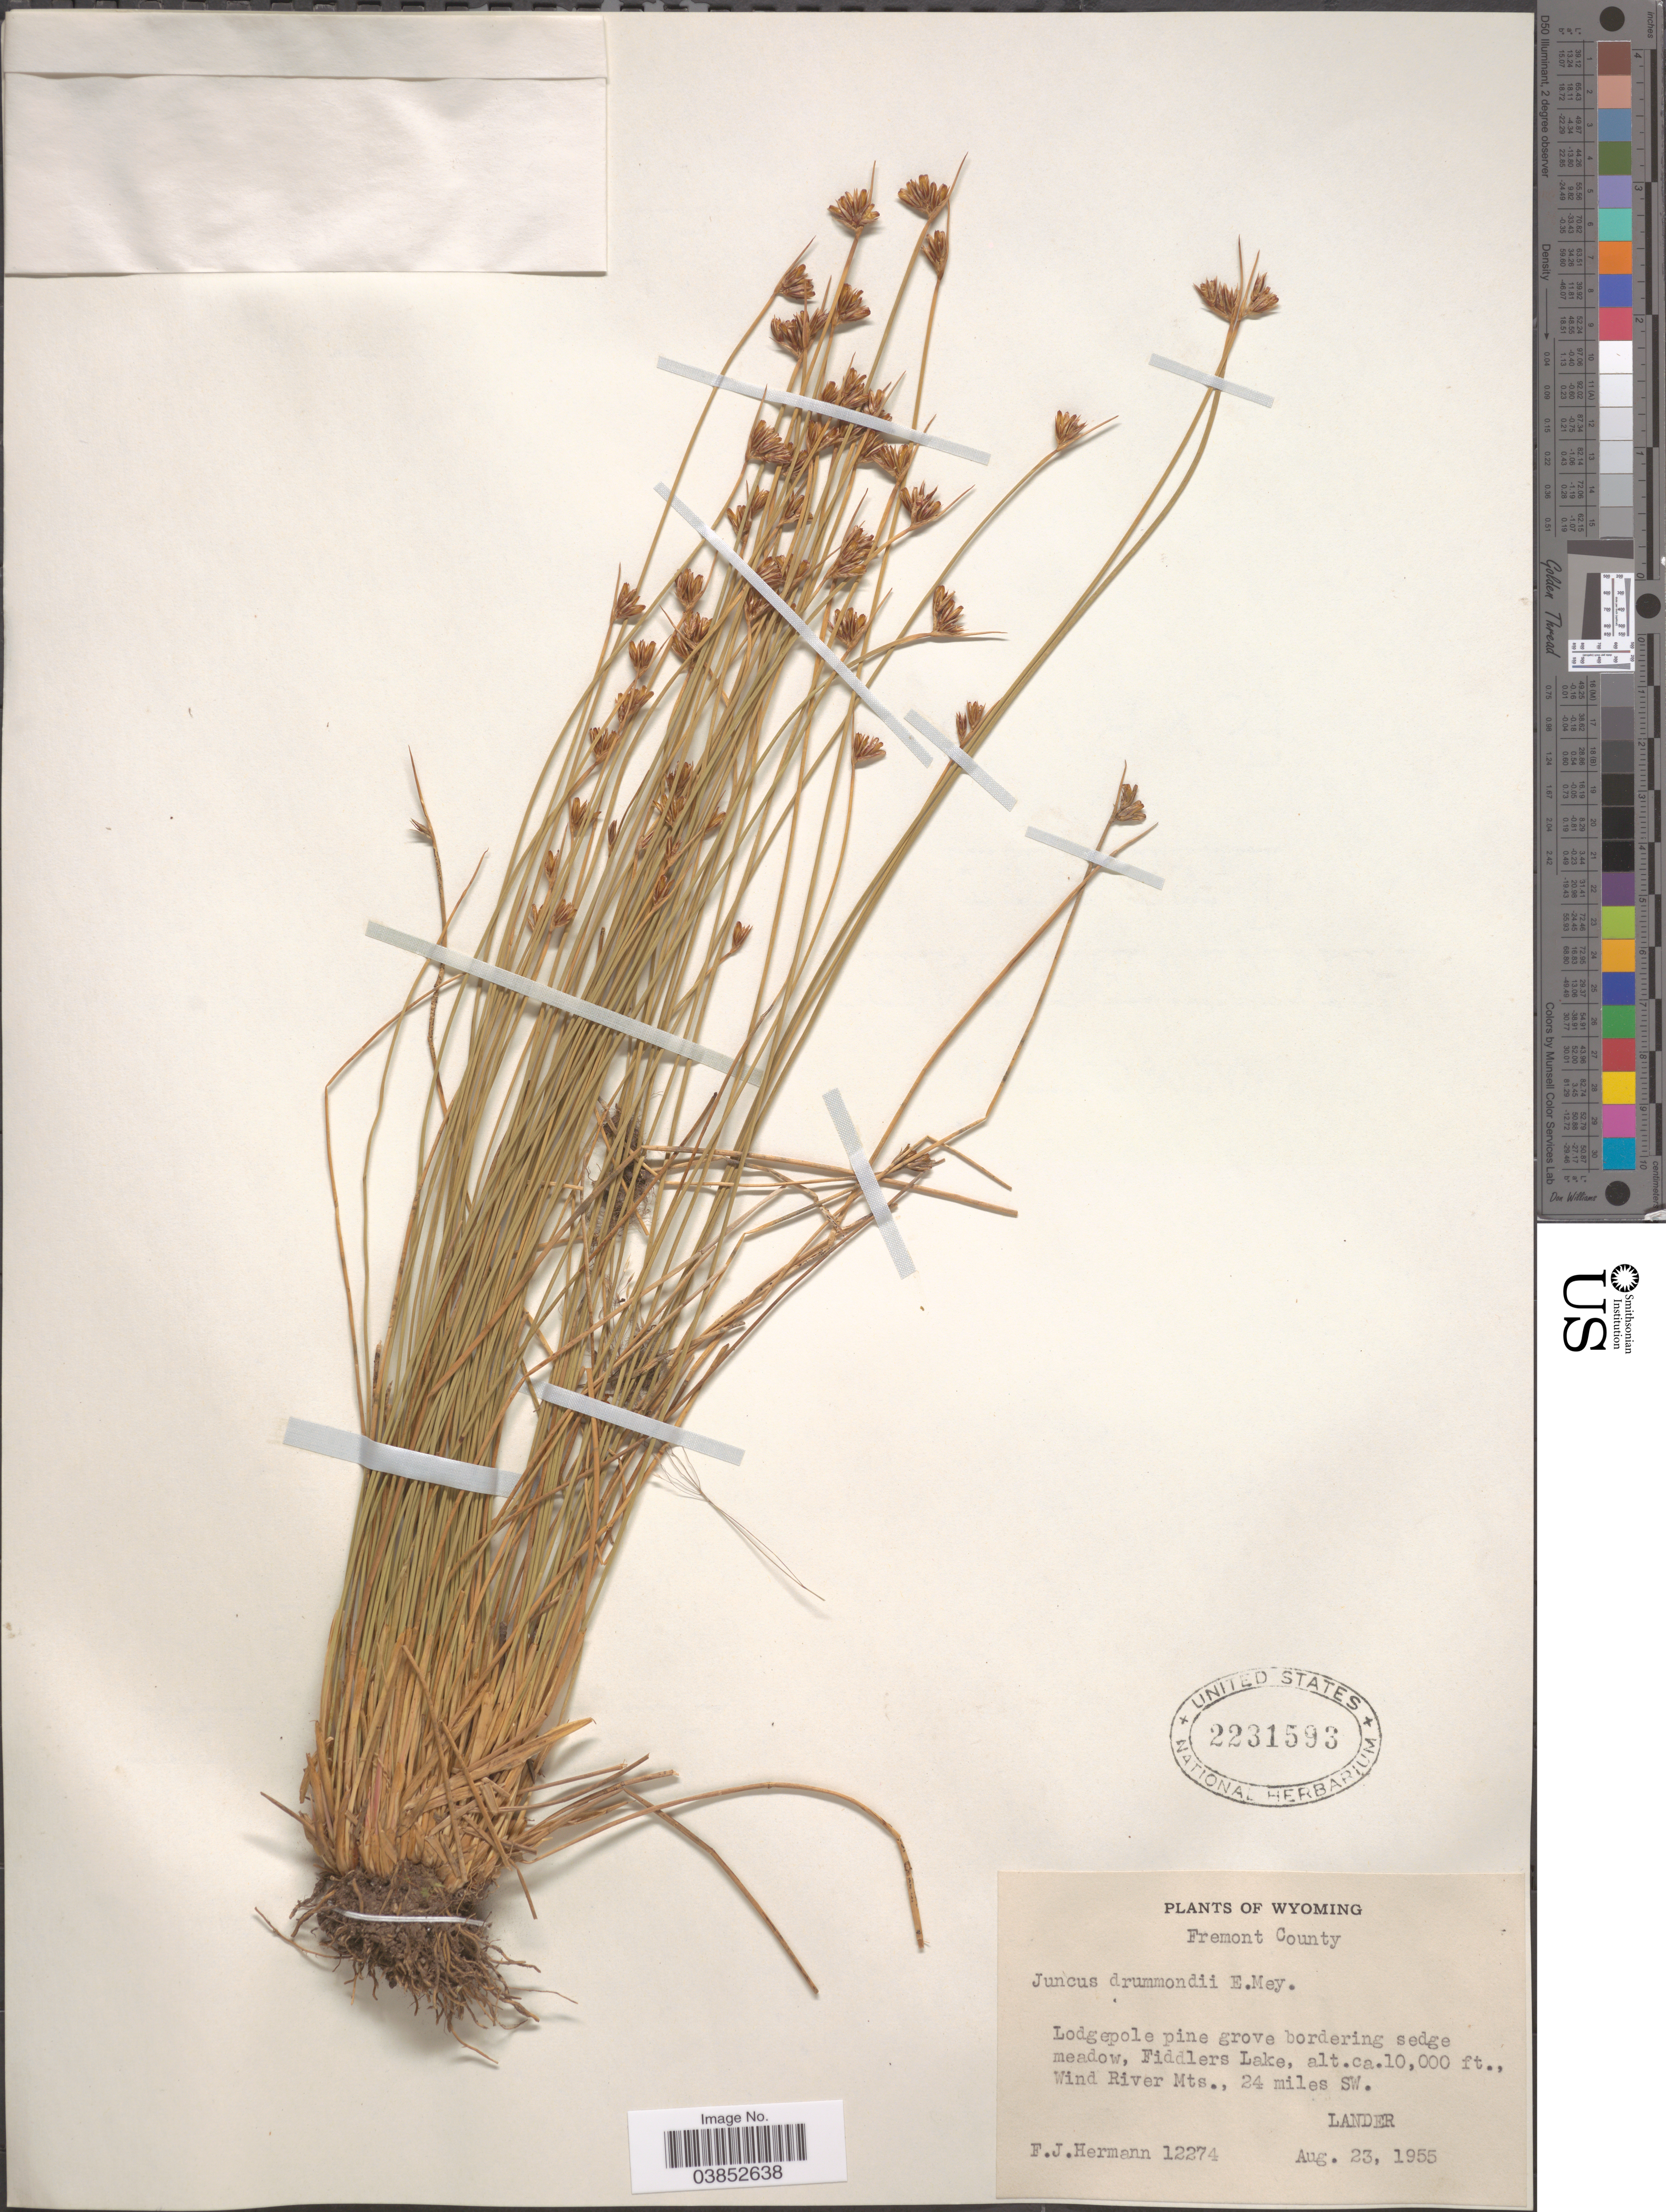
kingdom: Plantae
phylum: Tracheophyta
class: Liliopsida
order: Poales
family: Juncaceae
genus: Juncus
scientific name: Juncus drummondii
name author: E. Mey.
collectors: F. J. Hermann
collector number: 12274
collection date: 1955-08-23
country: United States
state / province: Wyoming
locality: Fremont County. Fiddlers Lake, Wind River Mts., 24 miles SW. Lander.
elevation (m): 3048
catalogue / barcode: US 2231593